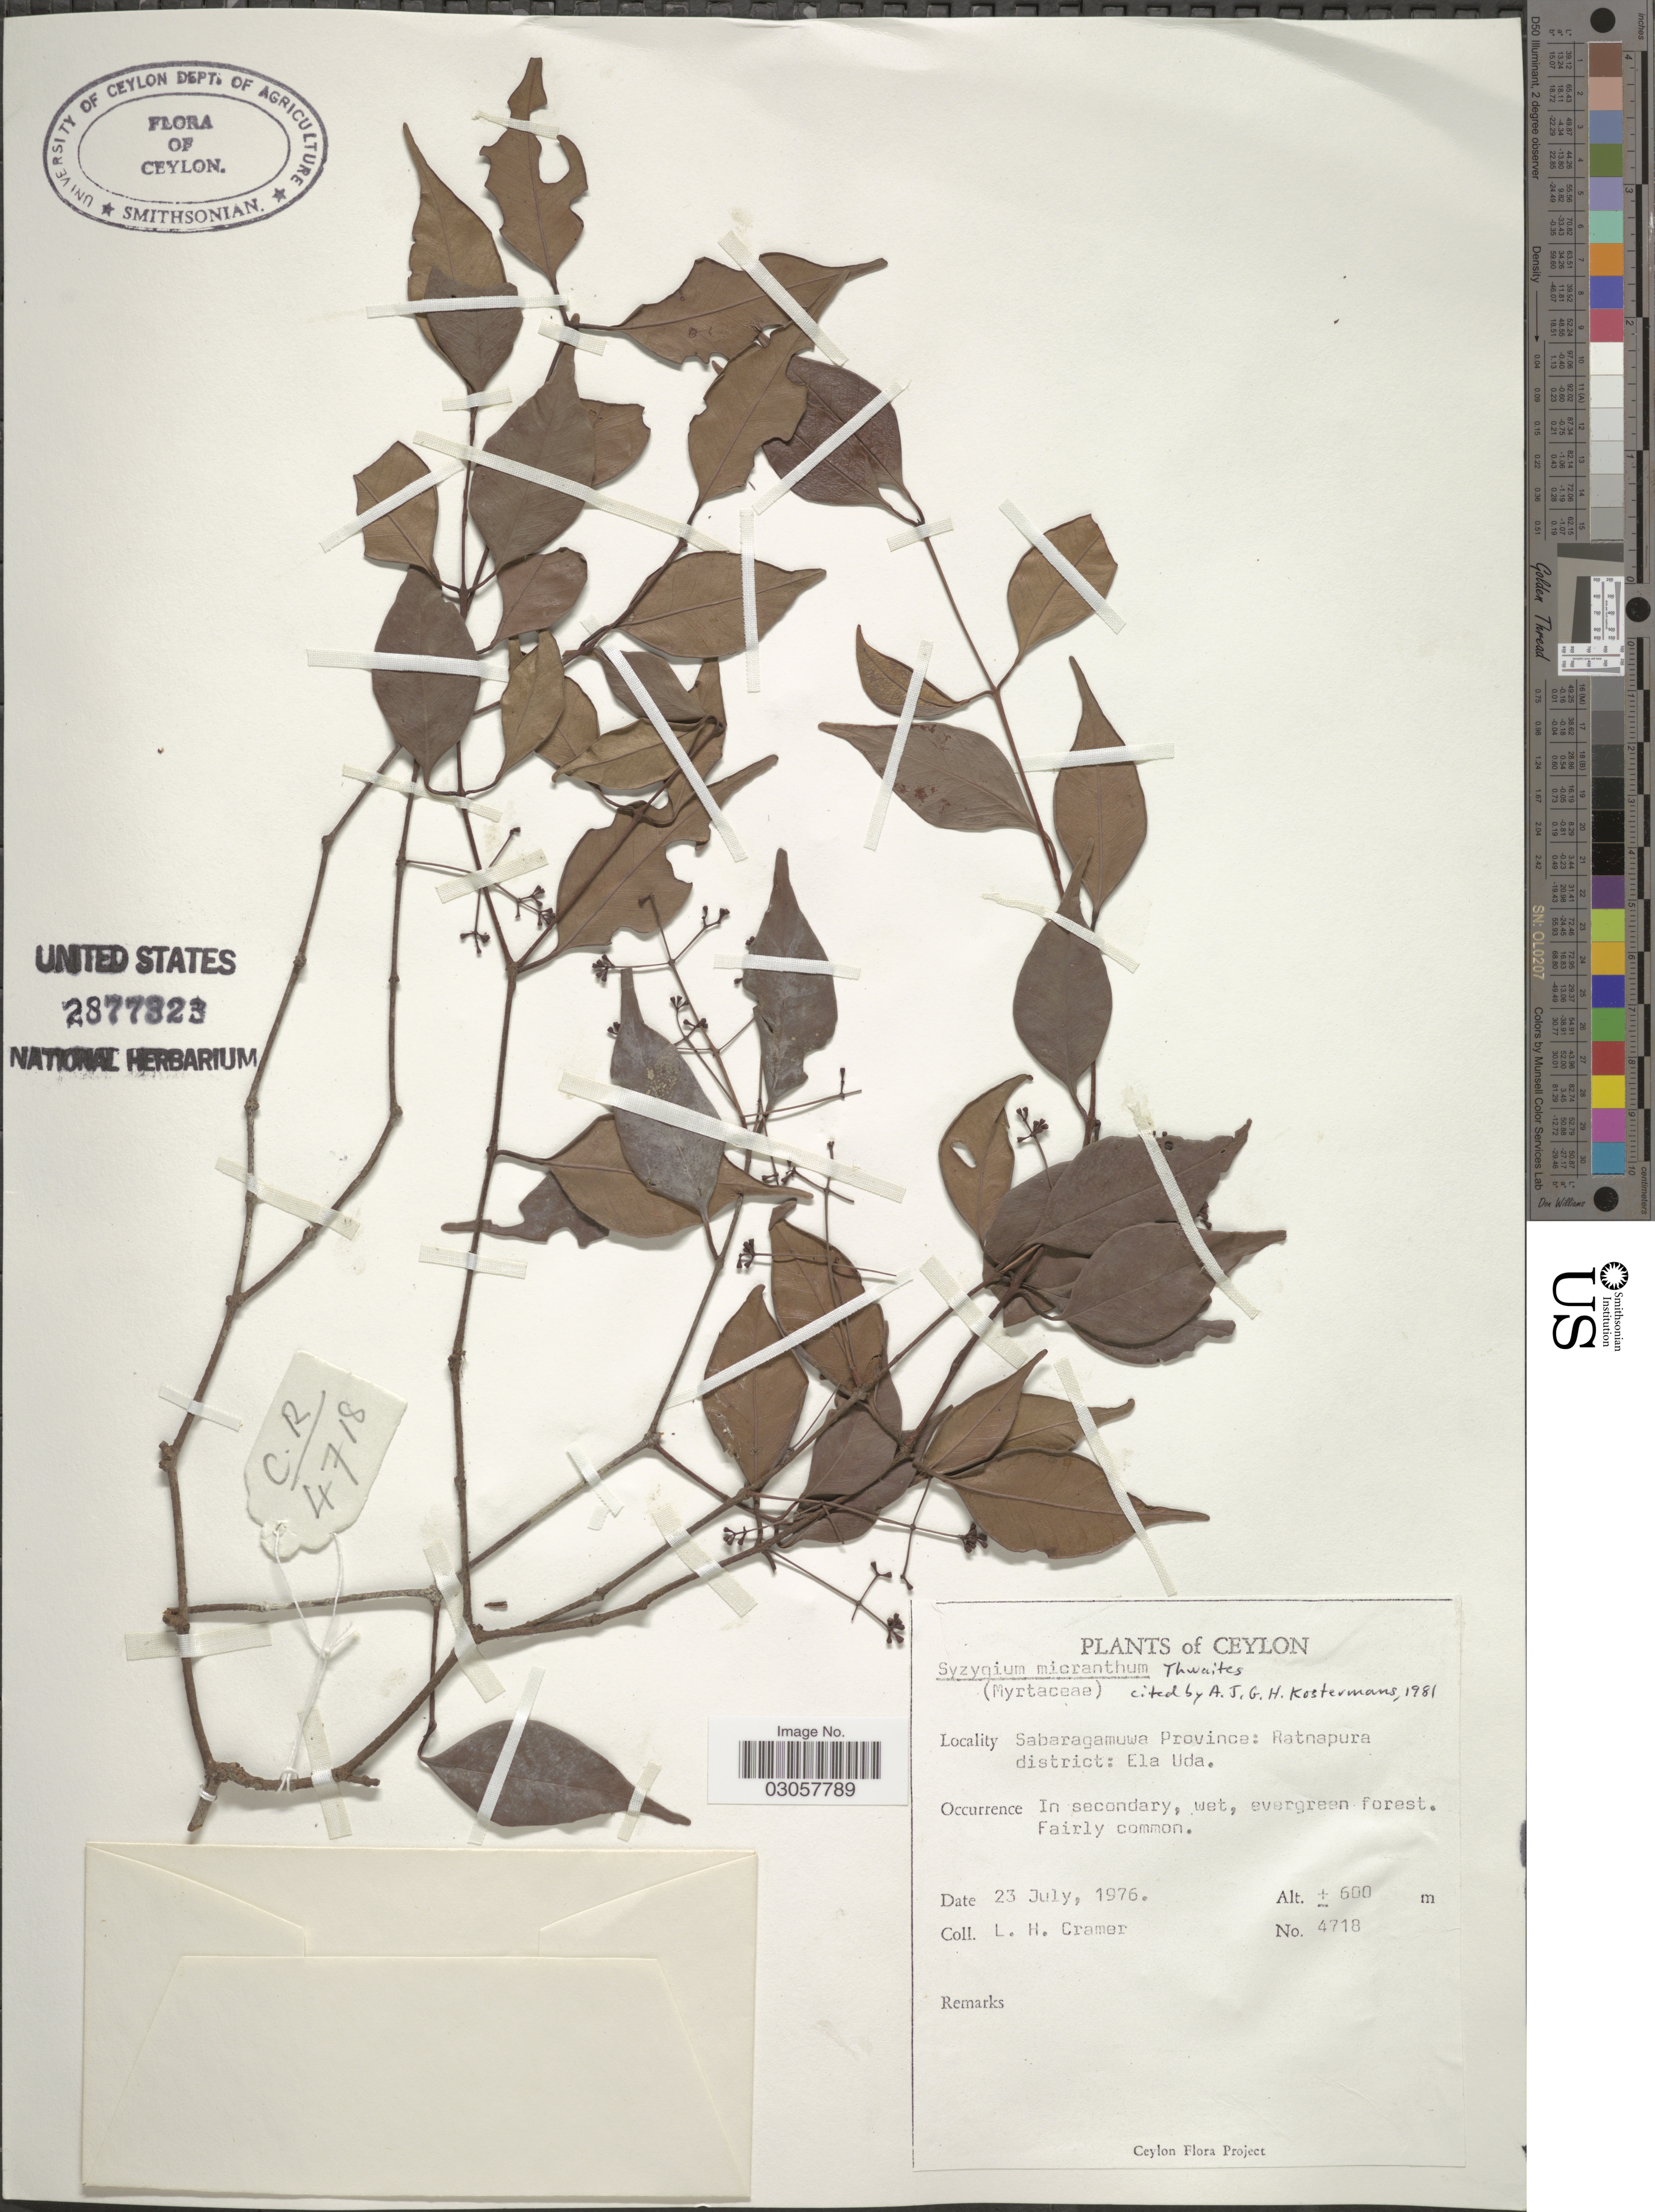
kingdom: Plantae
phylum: Tracheophyta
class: Magnoliopsida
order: Myrtales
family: Myrtaceae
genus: Syzygium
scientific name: Syzygium micranthum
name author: Thwaites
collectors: L. H. Cramer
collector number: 4718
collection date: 1976-07-23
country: Sri Lanka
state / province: Sabaragamuwa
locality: Ceylon, Ratnapura district: Ela Uda.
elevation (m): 600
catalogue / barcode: US 2877323